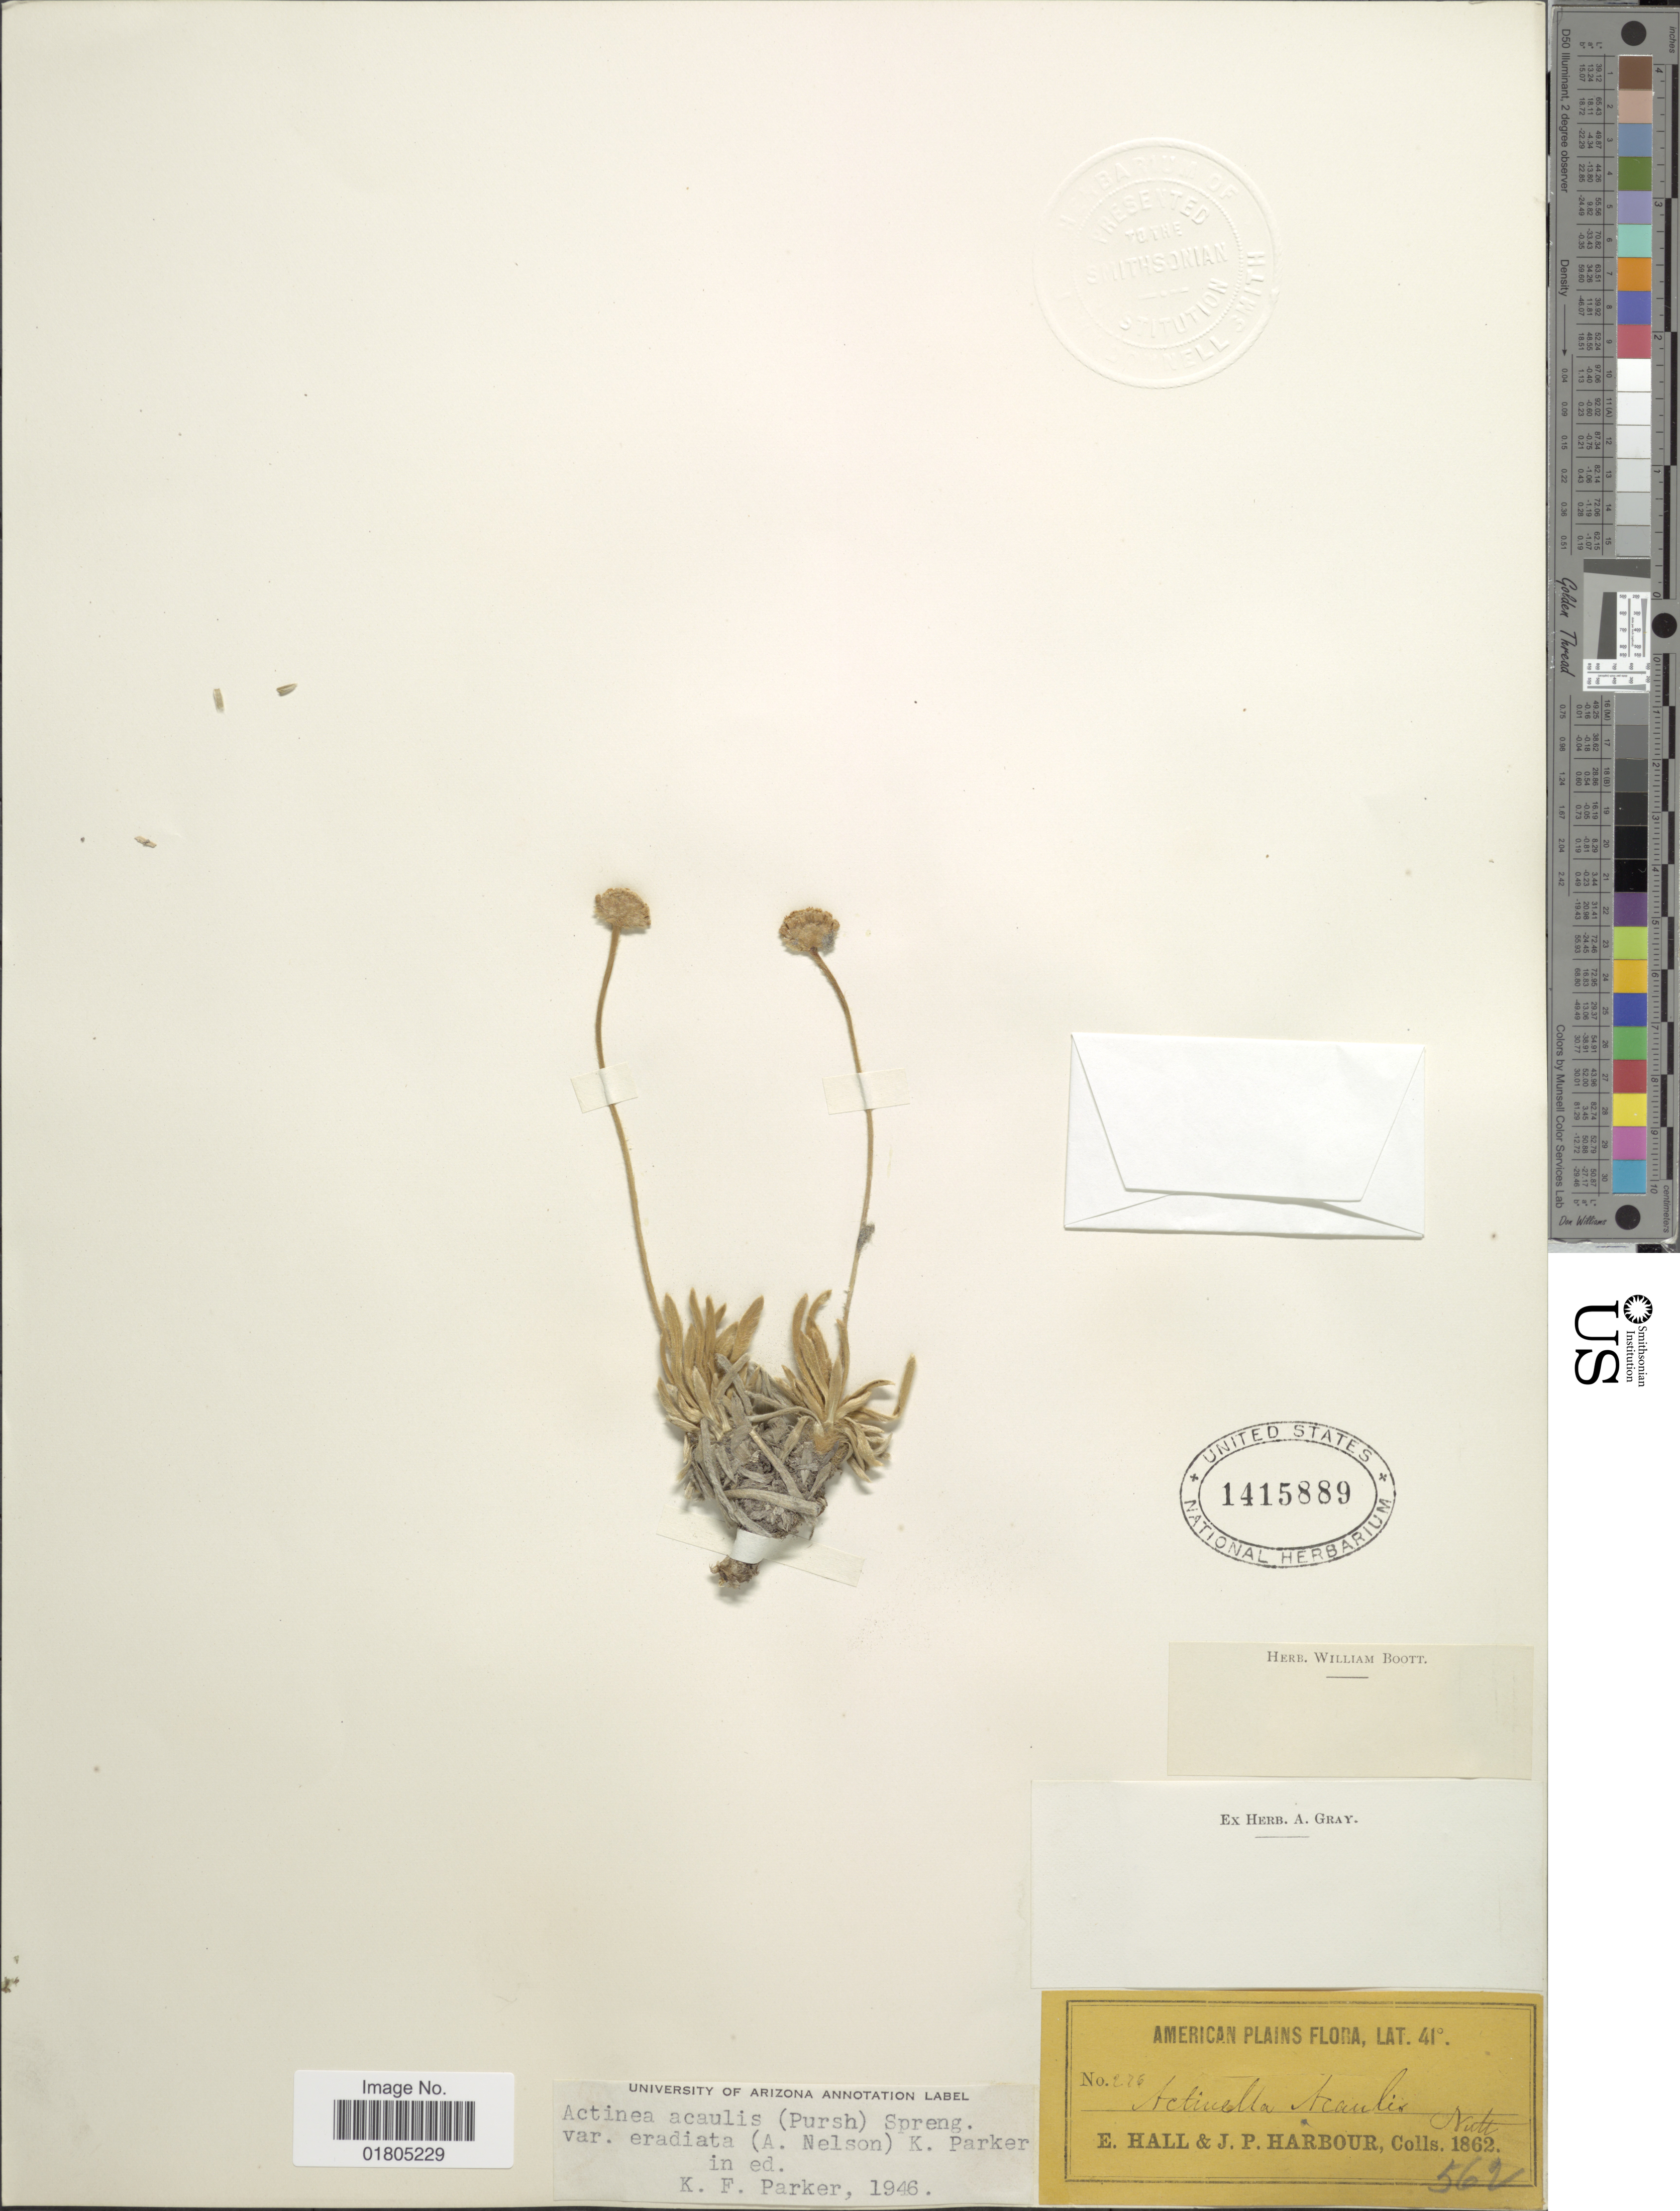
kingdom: Plantae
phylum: Tracheophyta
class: Magnoliopsida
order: Asterales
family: Asteraceae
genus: Actinea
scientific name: Actinea acaulis var. eradiata ( indet)?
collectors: E. Hall & J. Harbour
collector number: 276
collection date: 1862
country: United States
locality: American Plains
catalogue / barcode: US 1415889